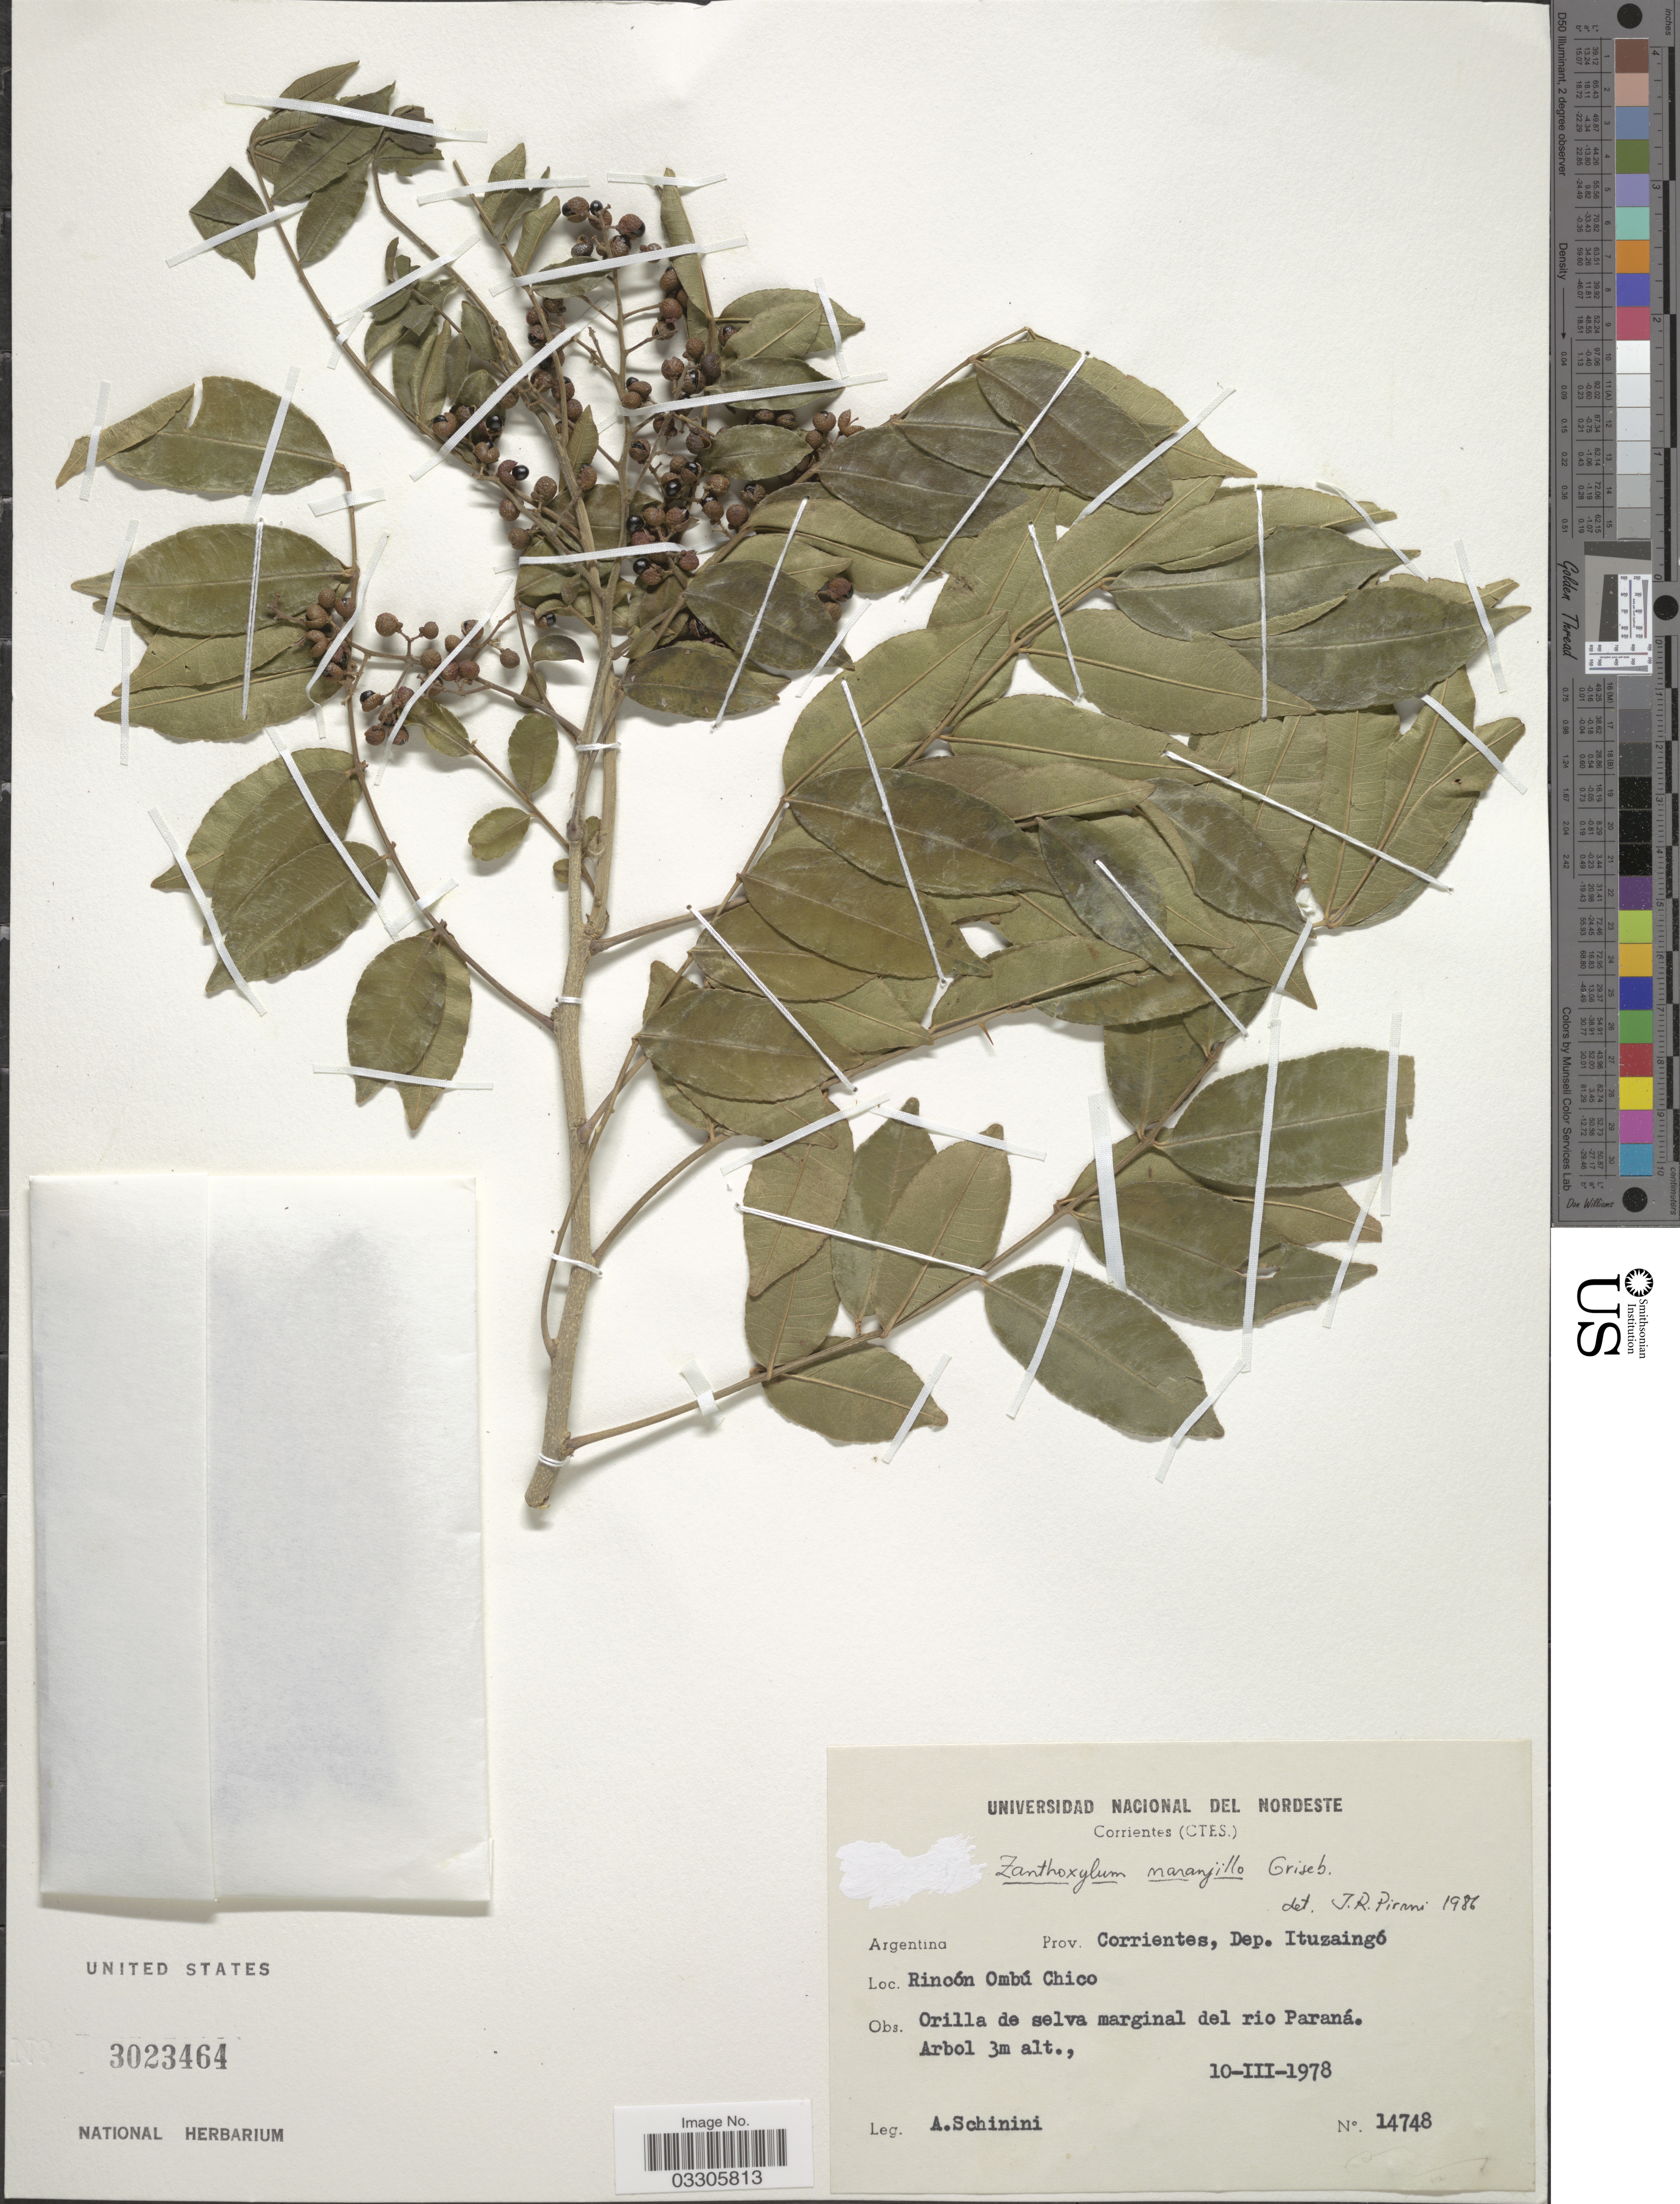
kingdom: Plantae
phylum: Tracheophyta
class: Magnoliopsida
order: Sapindales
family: Rutaceae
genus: Zanthoxylum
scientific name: Zanthoxylum rhoifolium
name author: Lam.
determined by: Londoño-Echeverri, Y.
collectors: A. Schinini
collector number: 14748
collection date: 1978-03-10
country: Argentina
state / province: Corrientes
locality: Dep. Ituzaingó, Rincón Ombú Chico, Orilla de selva marginal del rio Paraná.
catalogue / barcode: US 3023464